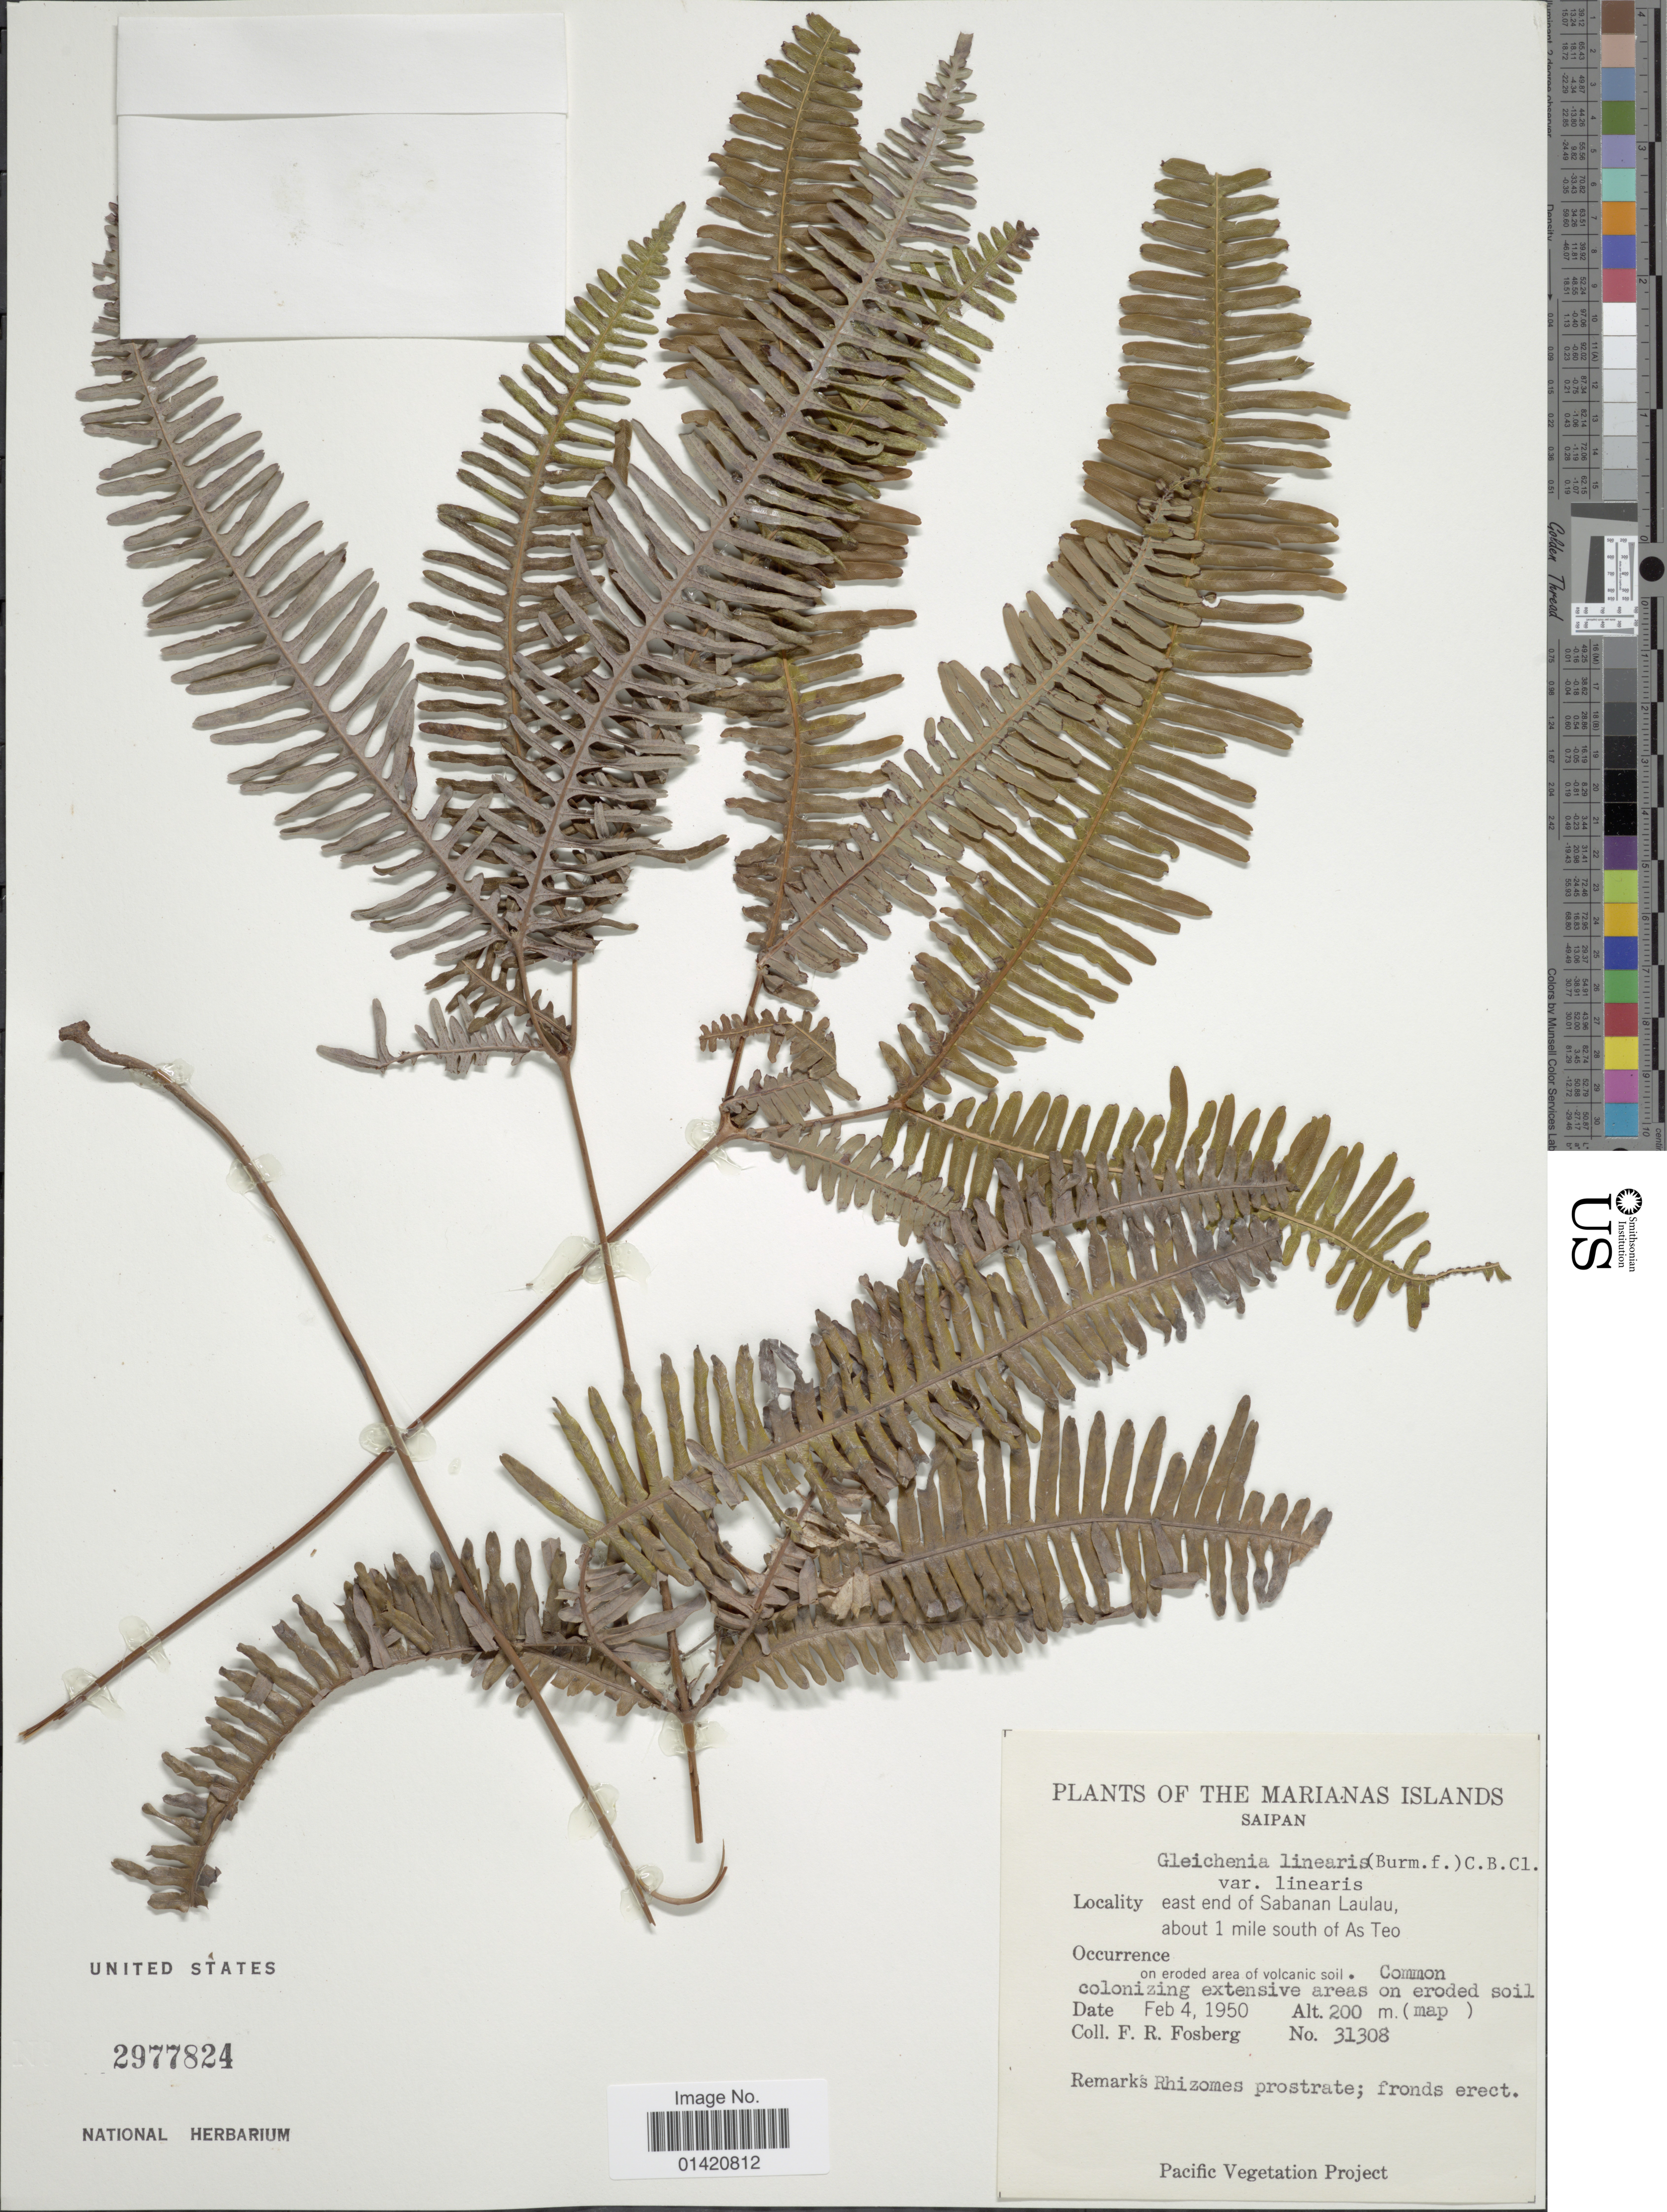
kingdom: Plantae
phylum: Tracheophyta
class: Polypodiopsida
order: Gleicheniales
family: Gleicheniaceae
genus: Dicranopteris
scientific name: Dicranopteris linearis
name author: (Burm. f.) Underw.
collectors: F. R. Fosberg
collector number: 31308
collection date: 1950-02-04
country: Northern Mariana Islands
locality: The Marianas Islands, Saipan, east end of Sabanan Laulau, about 1 mile south of As Teo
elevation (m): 200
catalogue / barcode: US 2977824